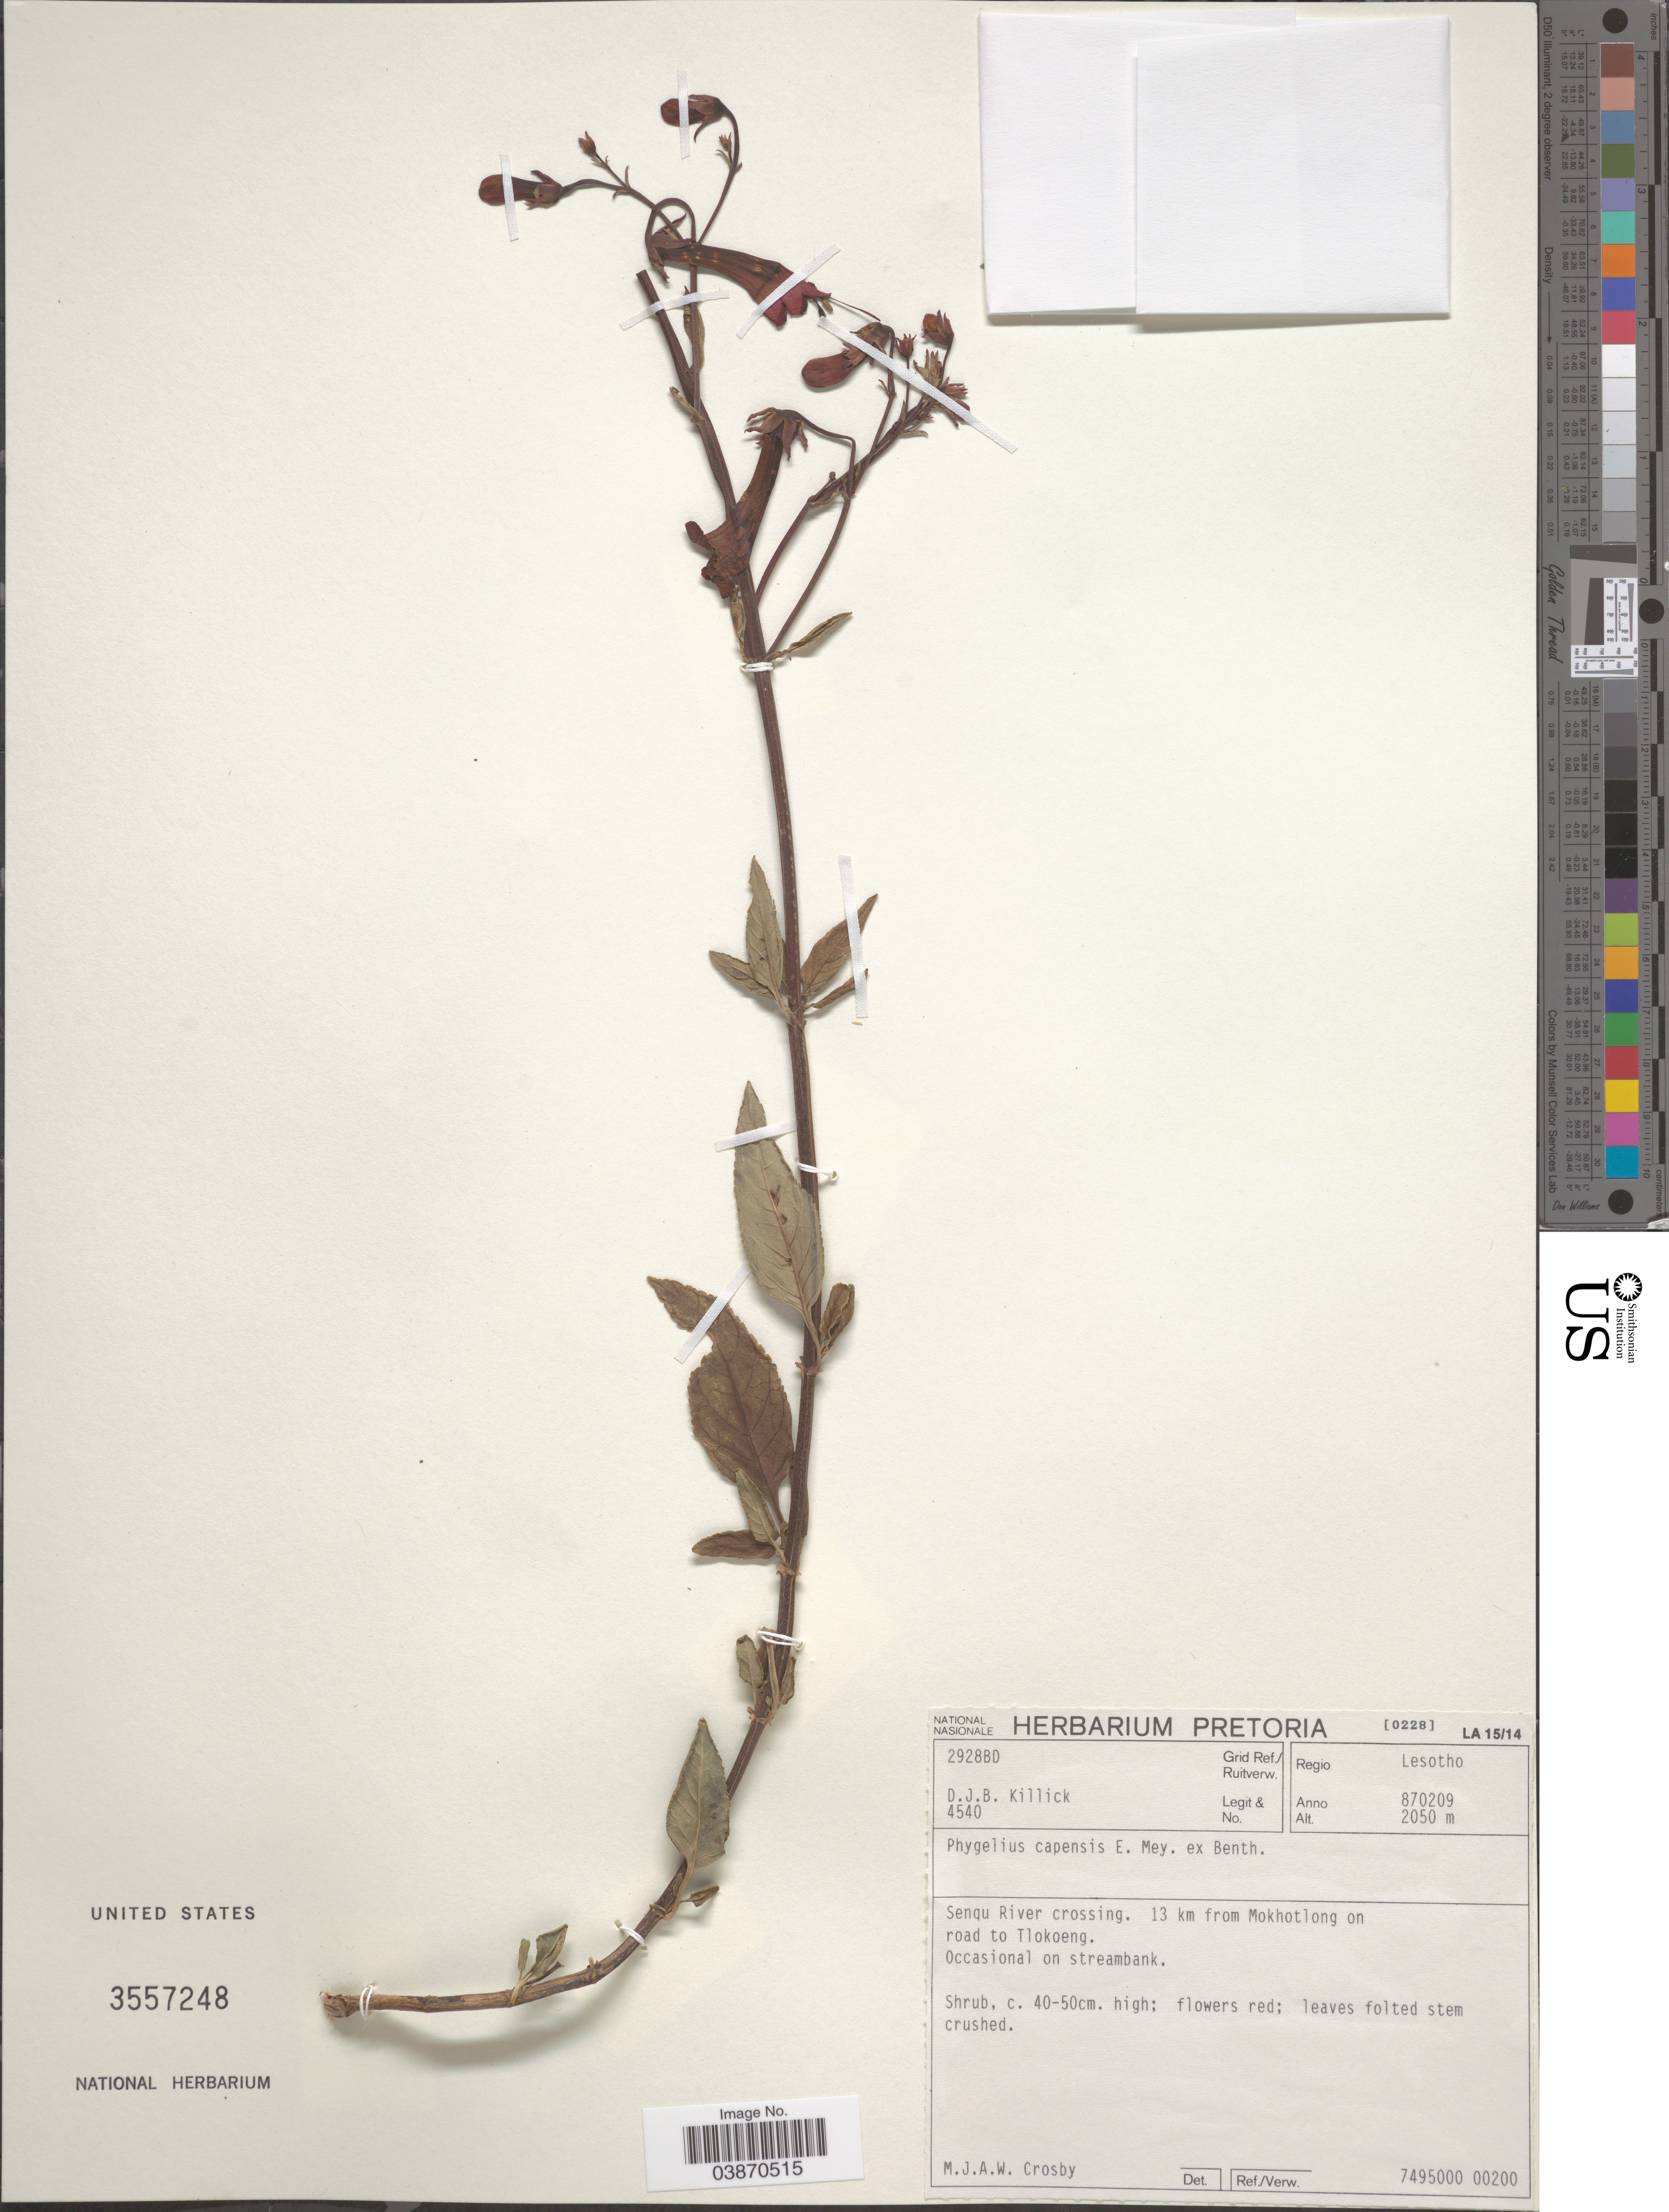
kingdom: Plantae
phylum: Tracheophyta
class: Magnoliopsida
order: Lamiales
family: Scrophulariaceae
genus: Phygelius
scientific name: Phygelius capensis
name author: E. Mey. ex Benth.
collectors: D. Killick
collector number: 4540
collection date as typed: Transcribed d/m/y: 9/2/87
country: Lesotho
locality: Grid Ref./ Ruitverw. 2928BD. Regio Lesotho. Senqu River crossing. 13 km from Mokhotlong on road to Tlokoeng.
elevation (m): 2050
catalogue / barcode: US 3557248